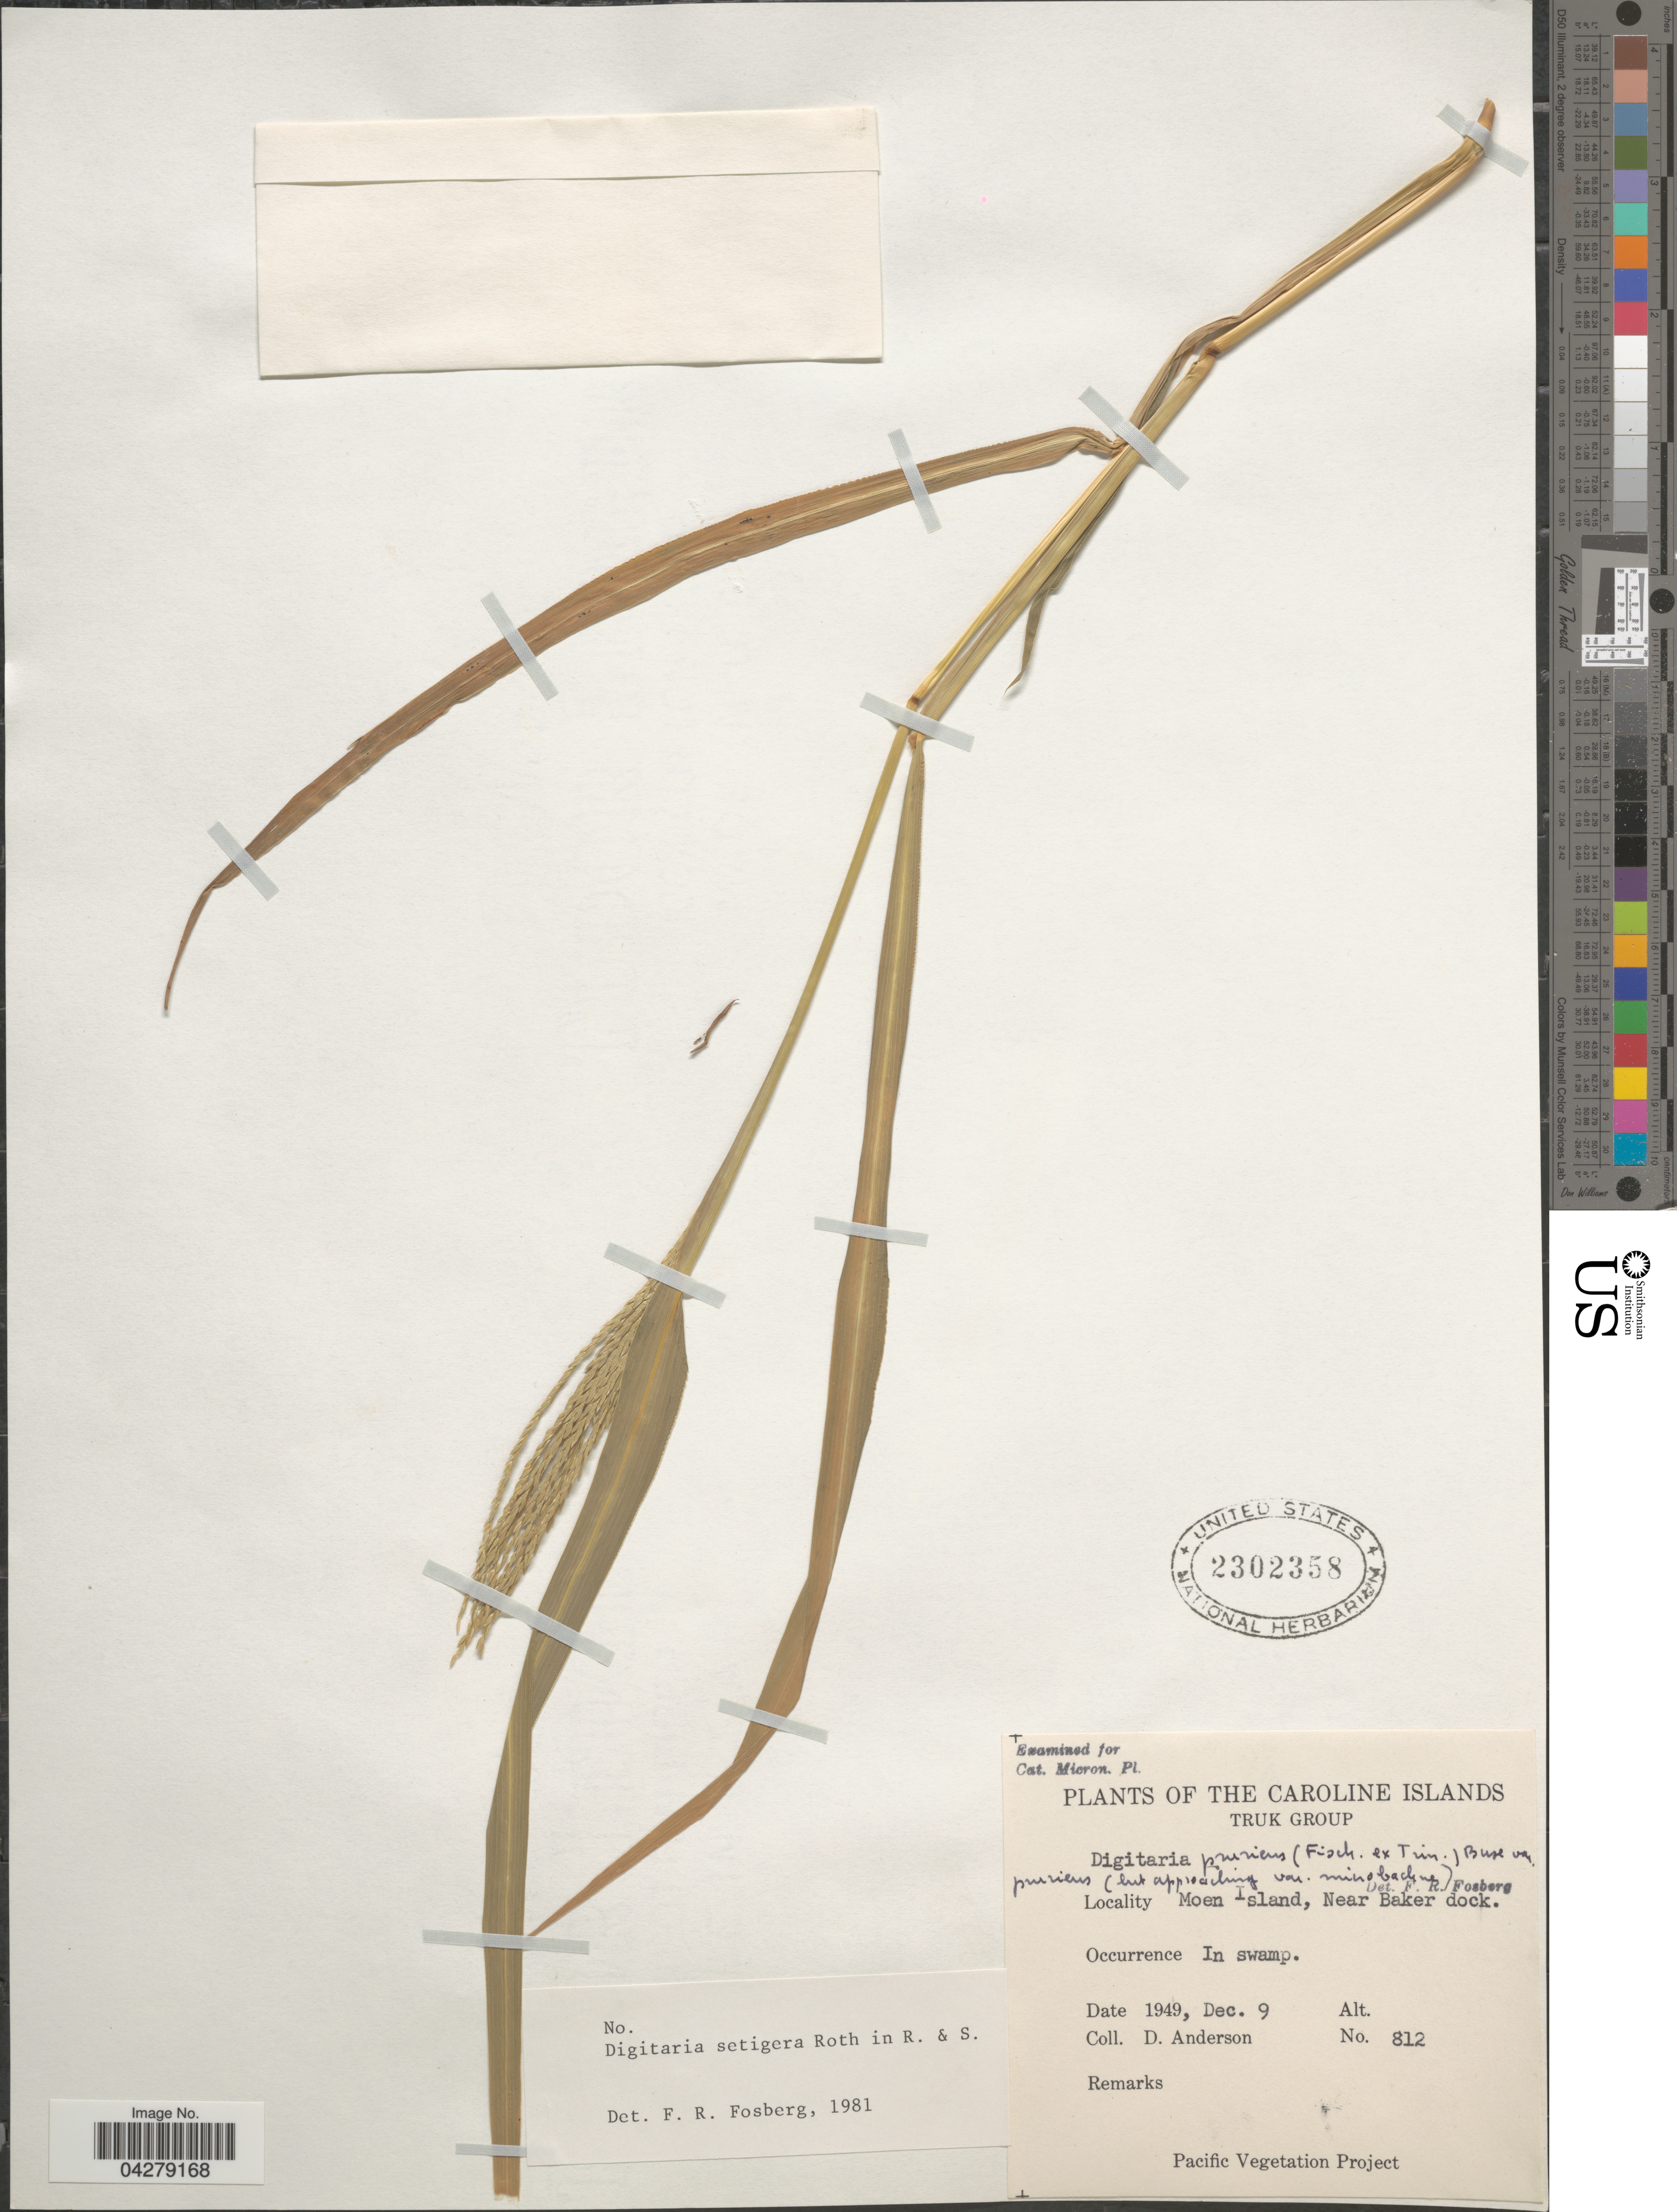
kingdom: Plantae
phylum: Tracheophyta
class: Liliopsida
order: Poales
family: Poaceae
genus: Digitaria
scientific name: Digitaria setigera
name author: Roth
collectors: D. Anderson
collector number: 812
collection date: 1949-12-09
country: Micronesia, Federated States of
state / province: Truk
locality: The Caroline Islands. Truk Group. Moen Island, Near Baker dock.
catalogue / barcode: US 2302358